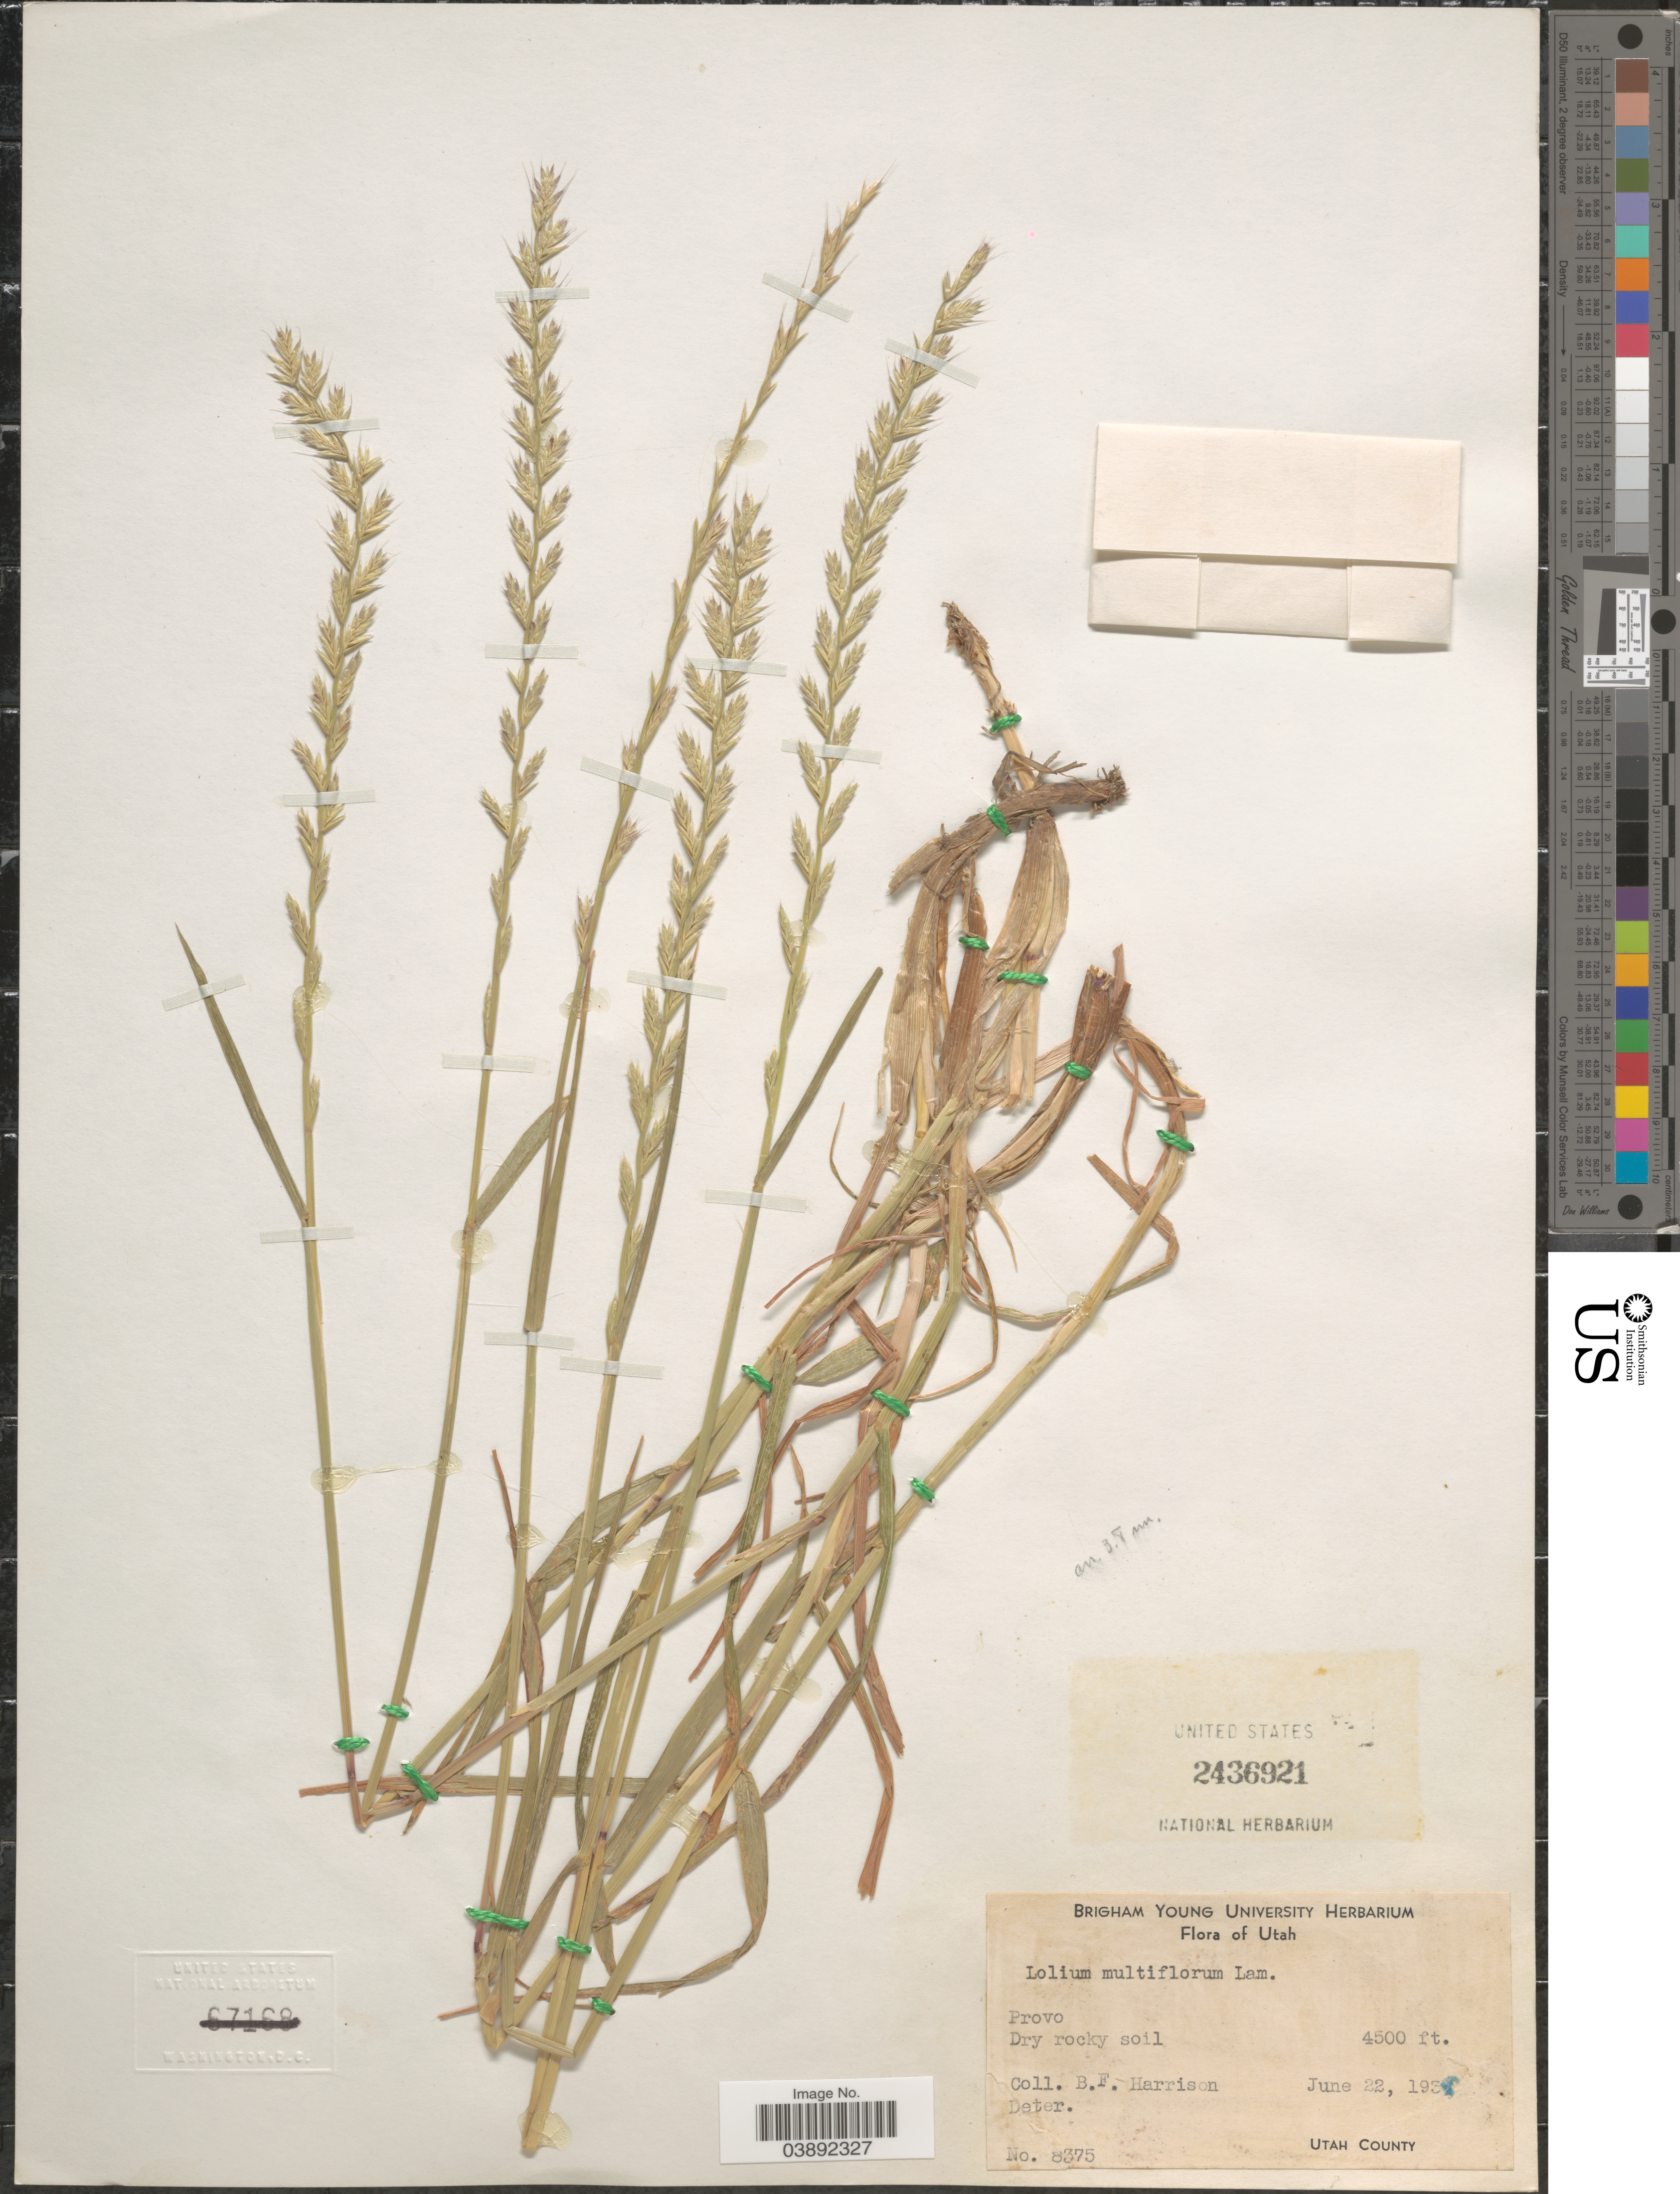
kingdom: Plantae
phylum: Tracheophyta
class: Liliopsida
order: Poales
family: Poaceae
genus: Lolium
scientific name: Lolium multiflorum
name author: Lam.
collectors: B. F. Harrison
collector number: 8375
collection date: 1937-06-22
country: United States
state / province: Utah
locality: Provo. Dry rocky soil. Utah County.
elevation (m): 1372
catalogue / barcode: US 2436921